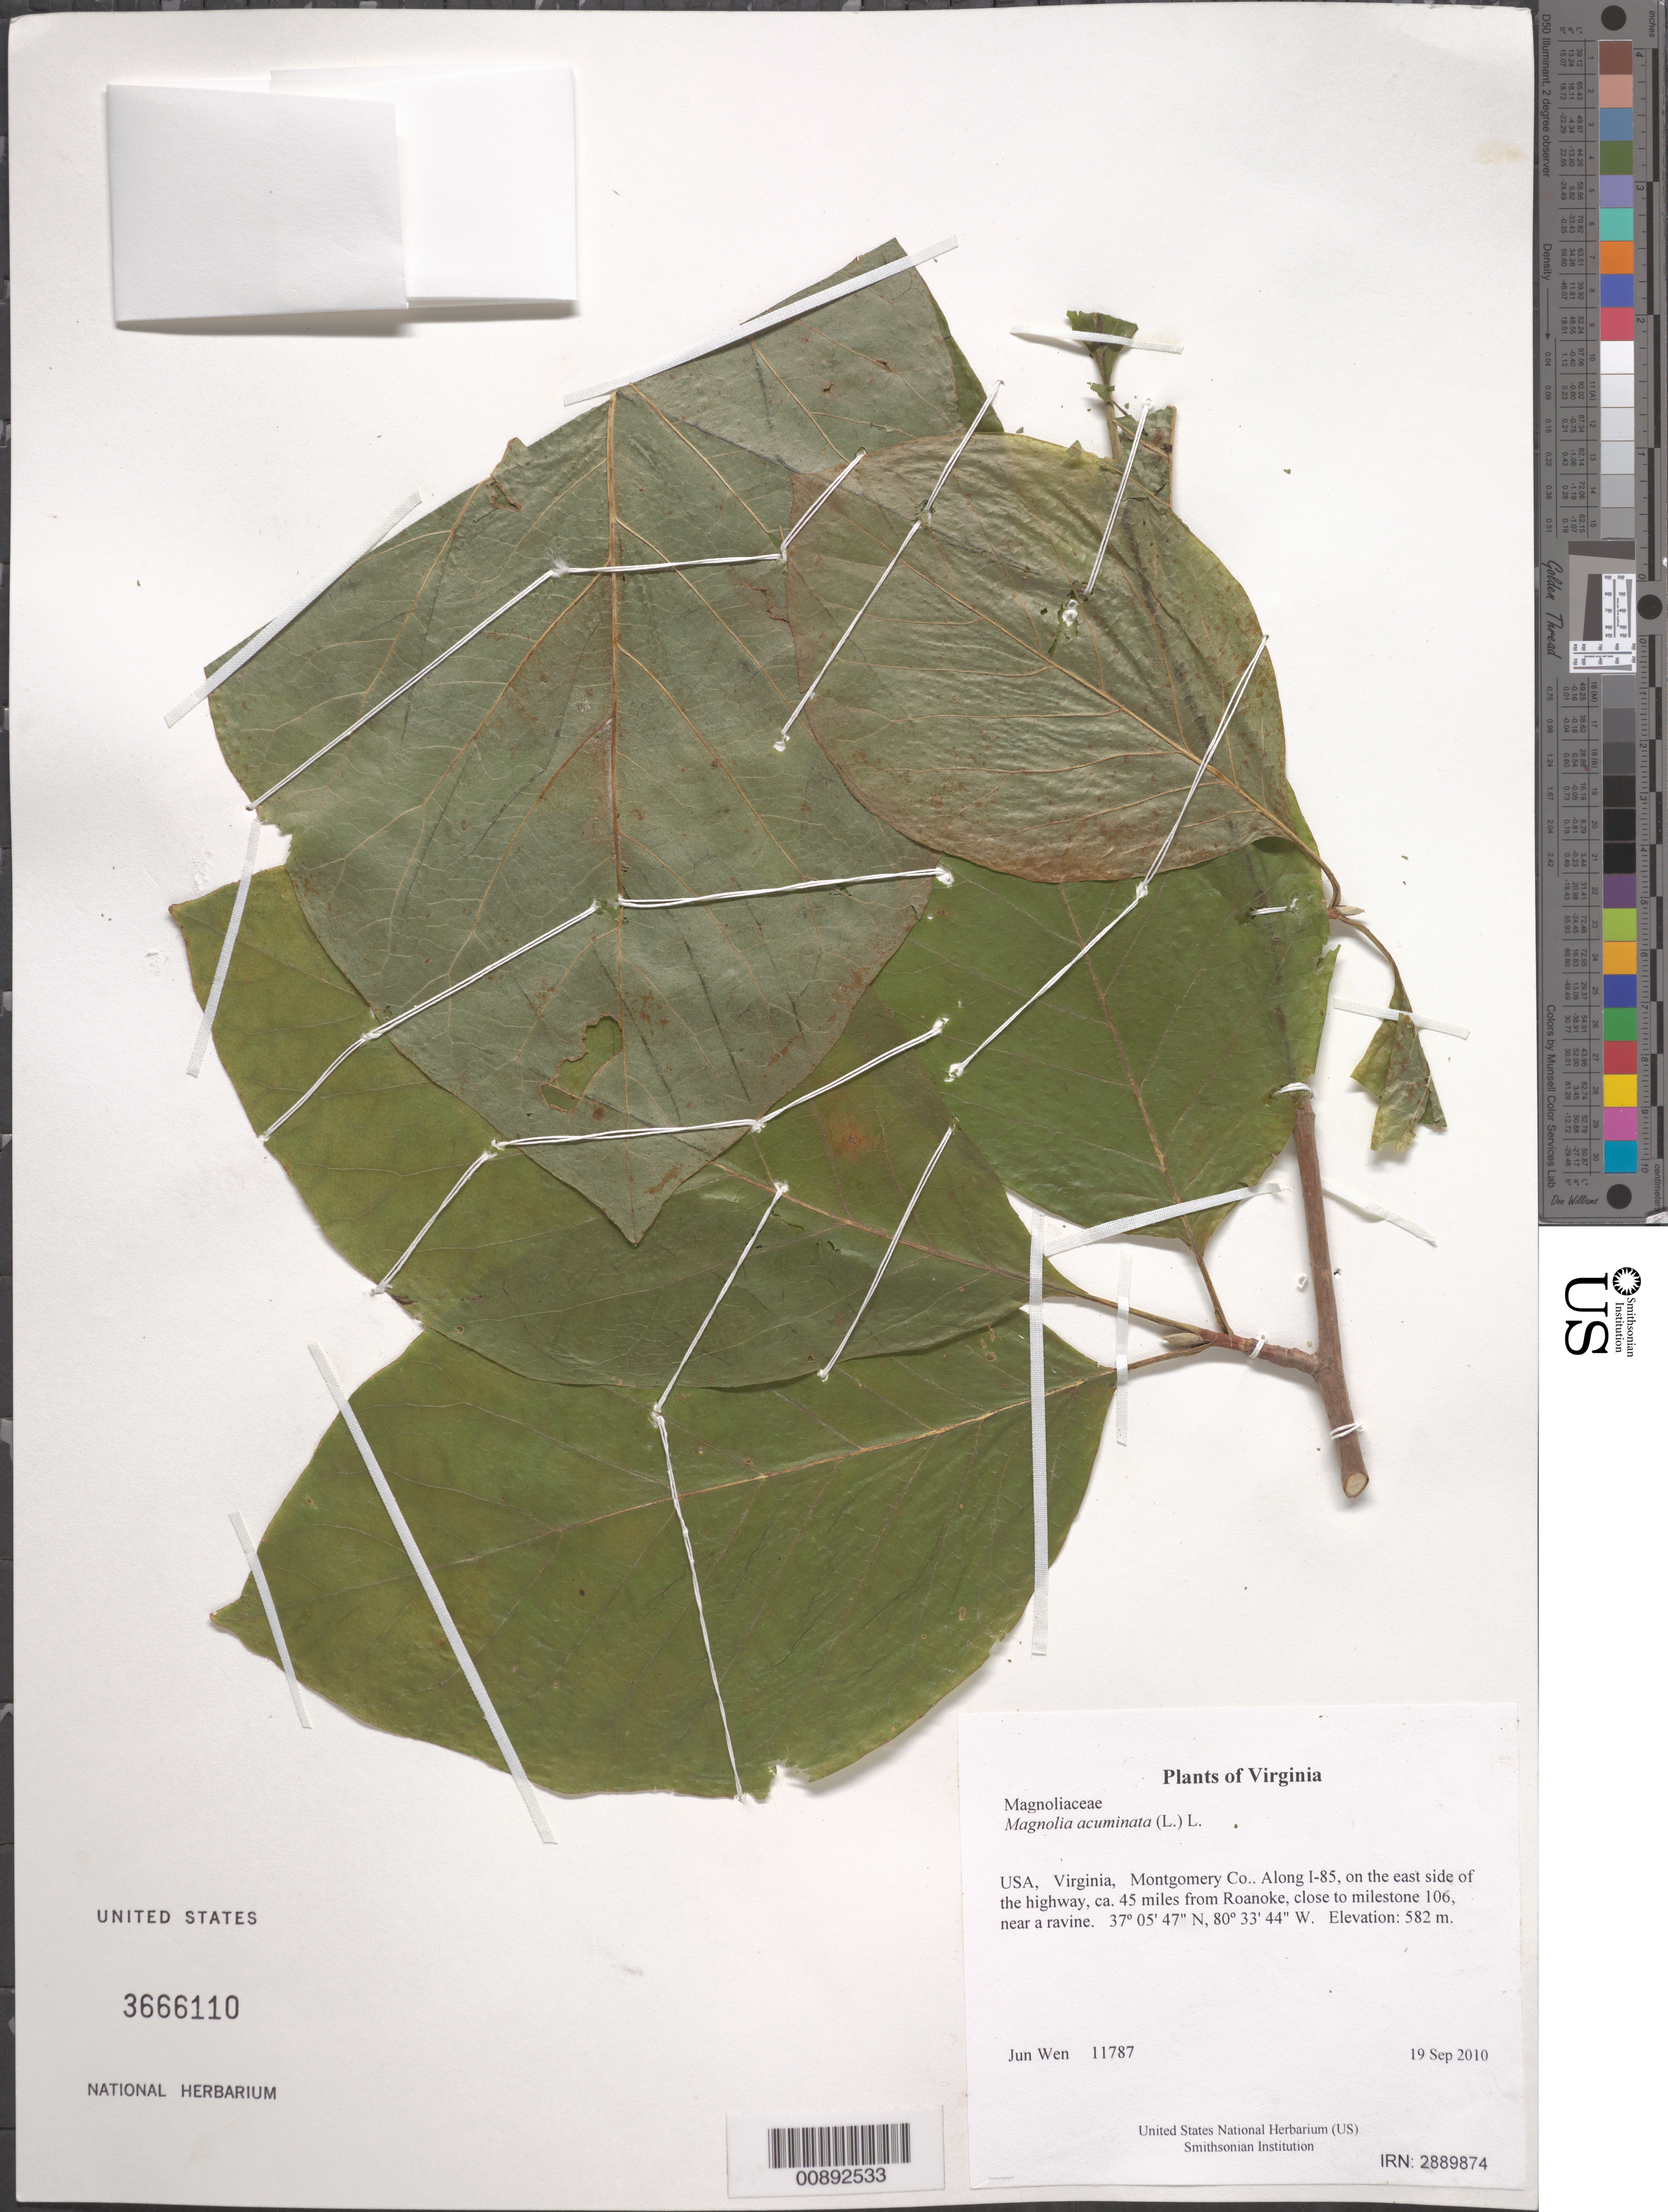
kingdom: Plantae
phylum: Tracheophyta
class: Magnoliopsida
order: Magnoliales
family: Magnoliaceae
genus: Magnolia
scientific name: Magnolia acuminata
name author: (L.) L.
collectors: J. Wen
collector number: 11787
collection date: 2010-09-19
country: United States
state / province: Virginia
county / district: Montgomery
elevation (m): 582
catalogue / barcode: US 3666110